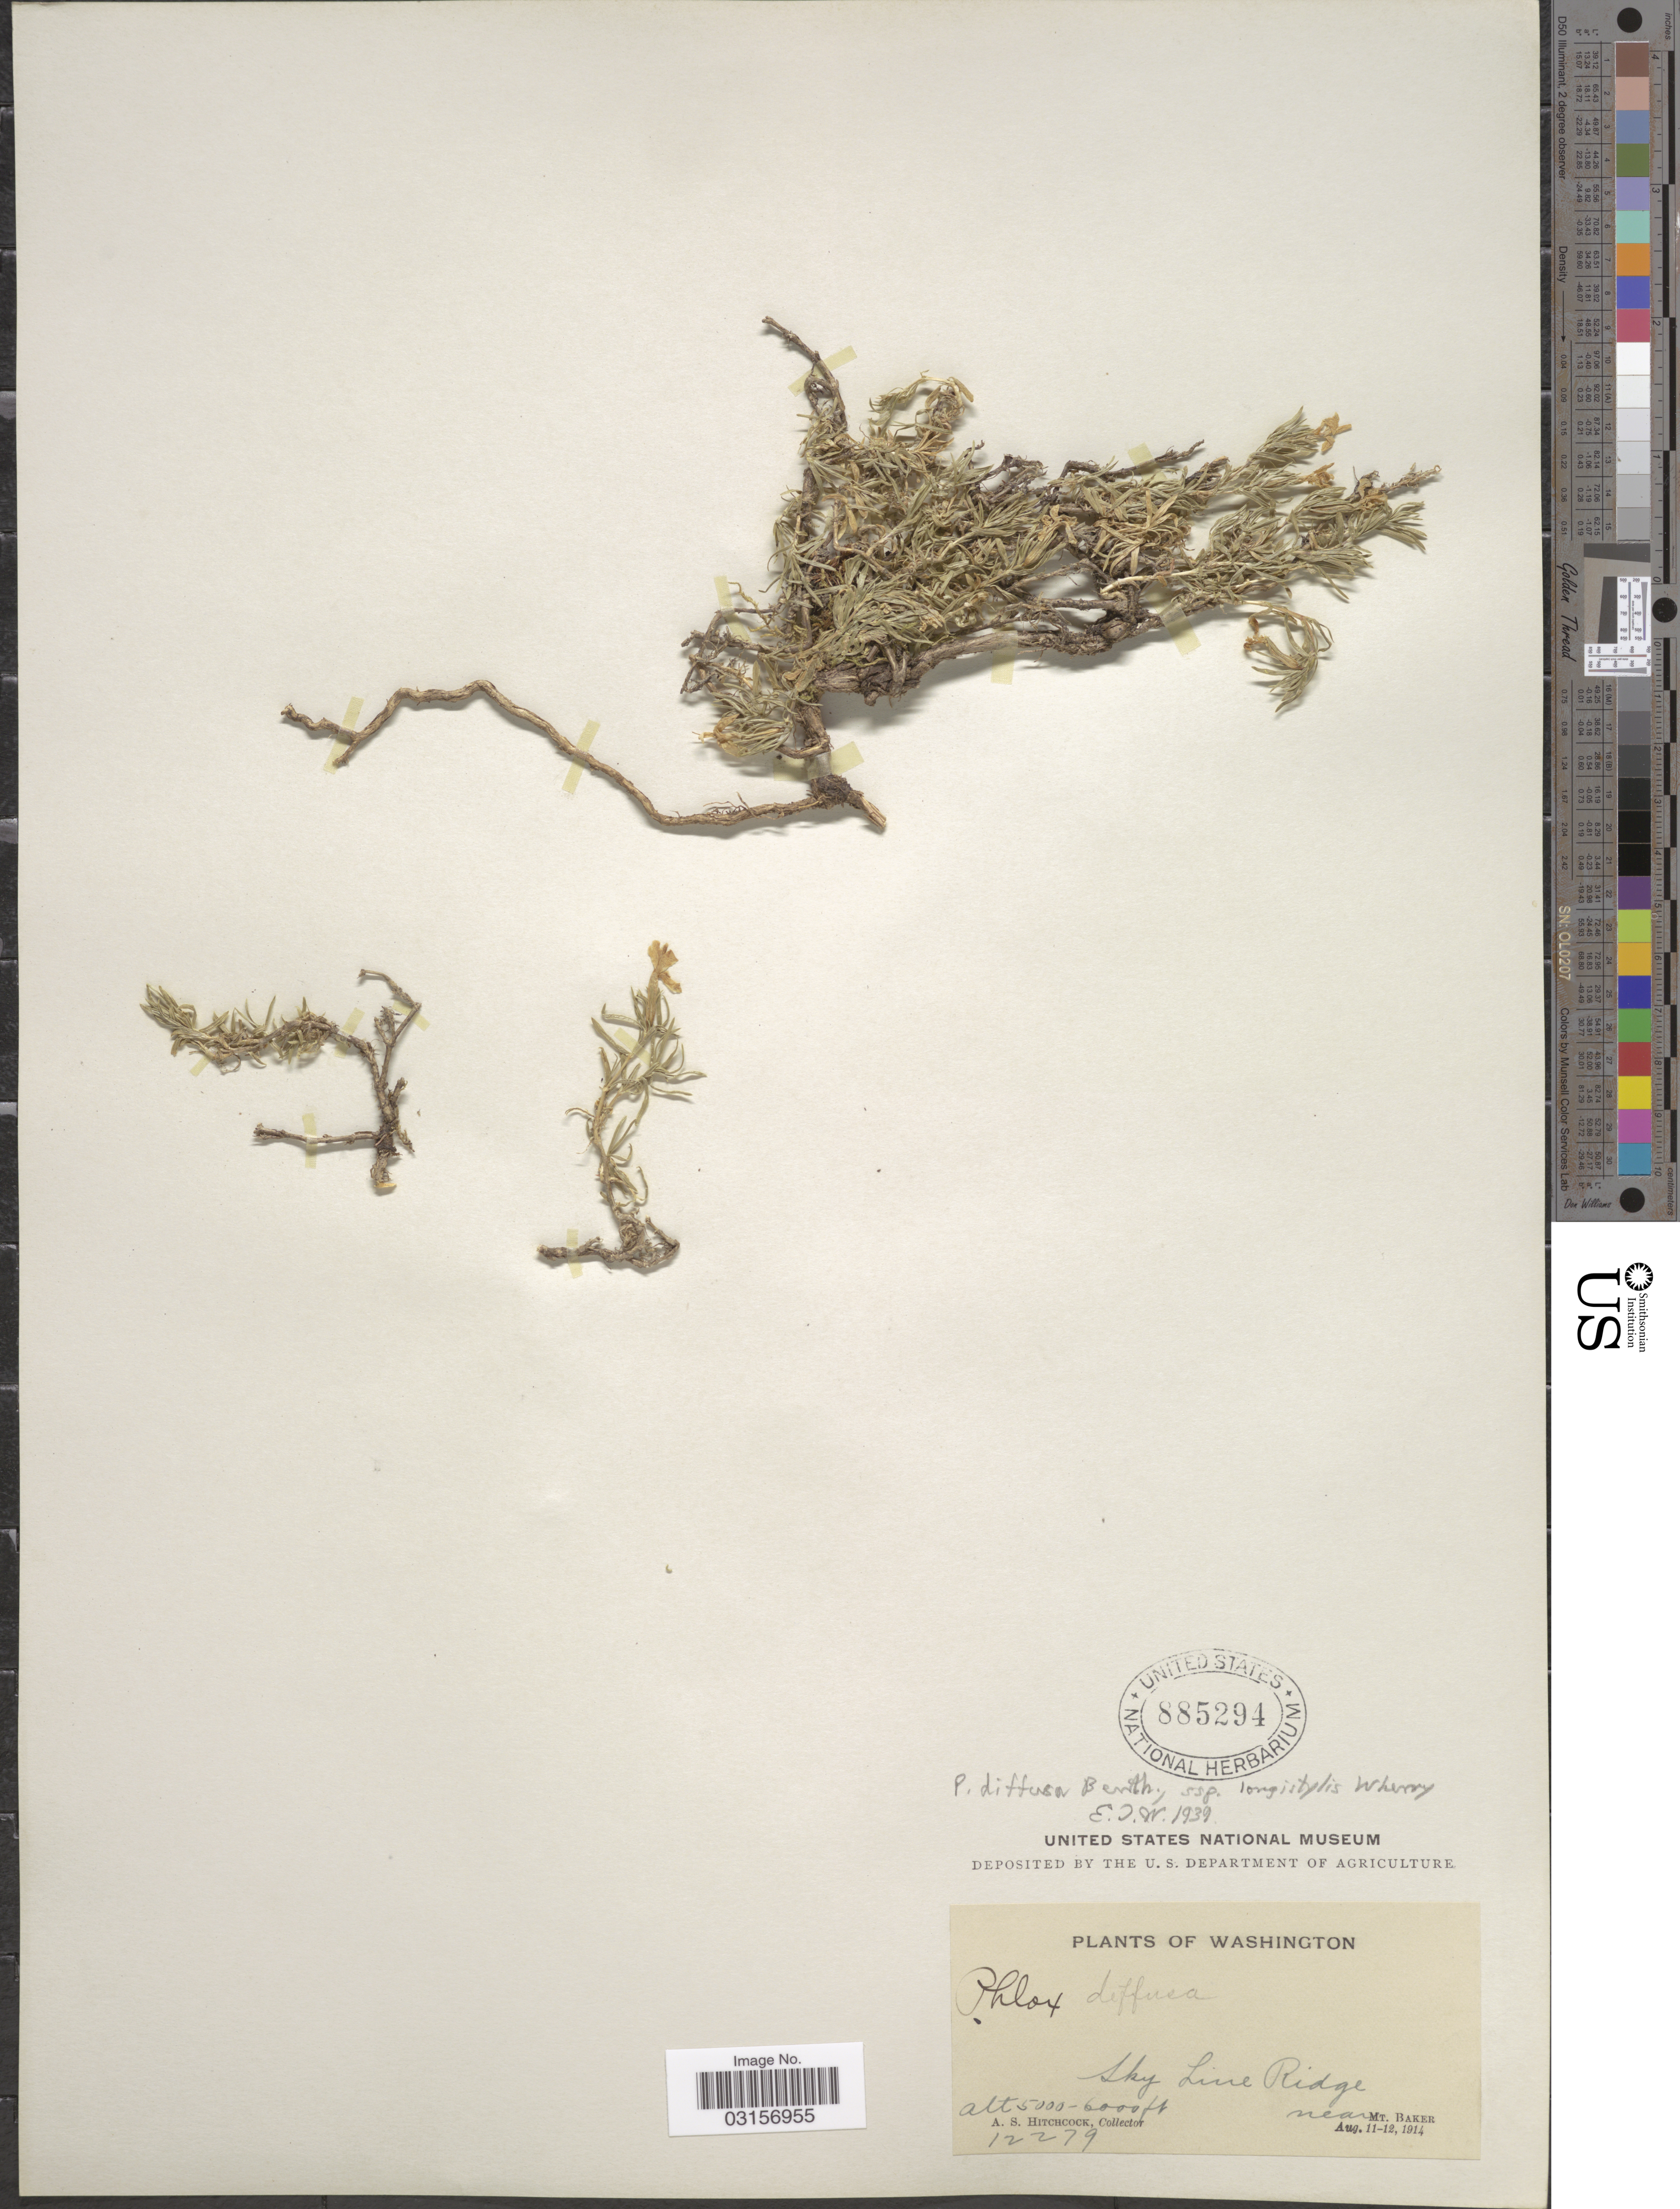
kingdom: Plantae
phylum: Tracheophyta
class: Magnoliopsida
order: Ericales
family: Polemoniaceae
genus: Phlox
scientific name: Phlox diffusa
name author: Benth.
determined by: Mayfield, M. H.; Ferguson, C. J.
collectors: A. S. Hitchcock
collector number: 12279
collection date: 1914-08-11/1914-08-12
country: United States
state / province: Washington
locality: Sky Line Ridge, near Mt. Baker.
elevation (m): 1524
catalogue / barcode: US 885294